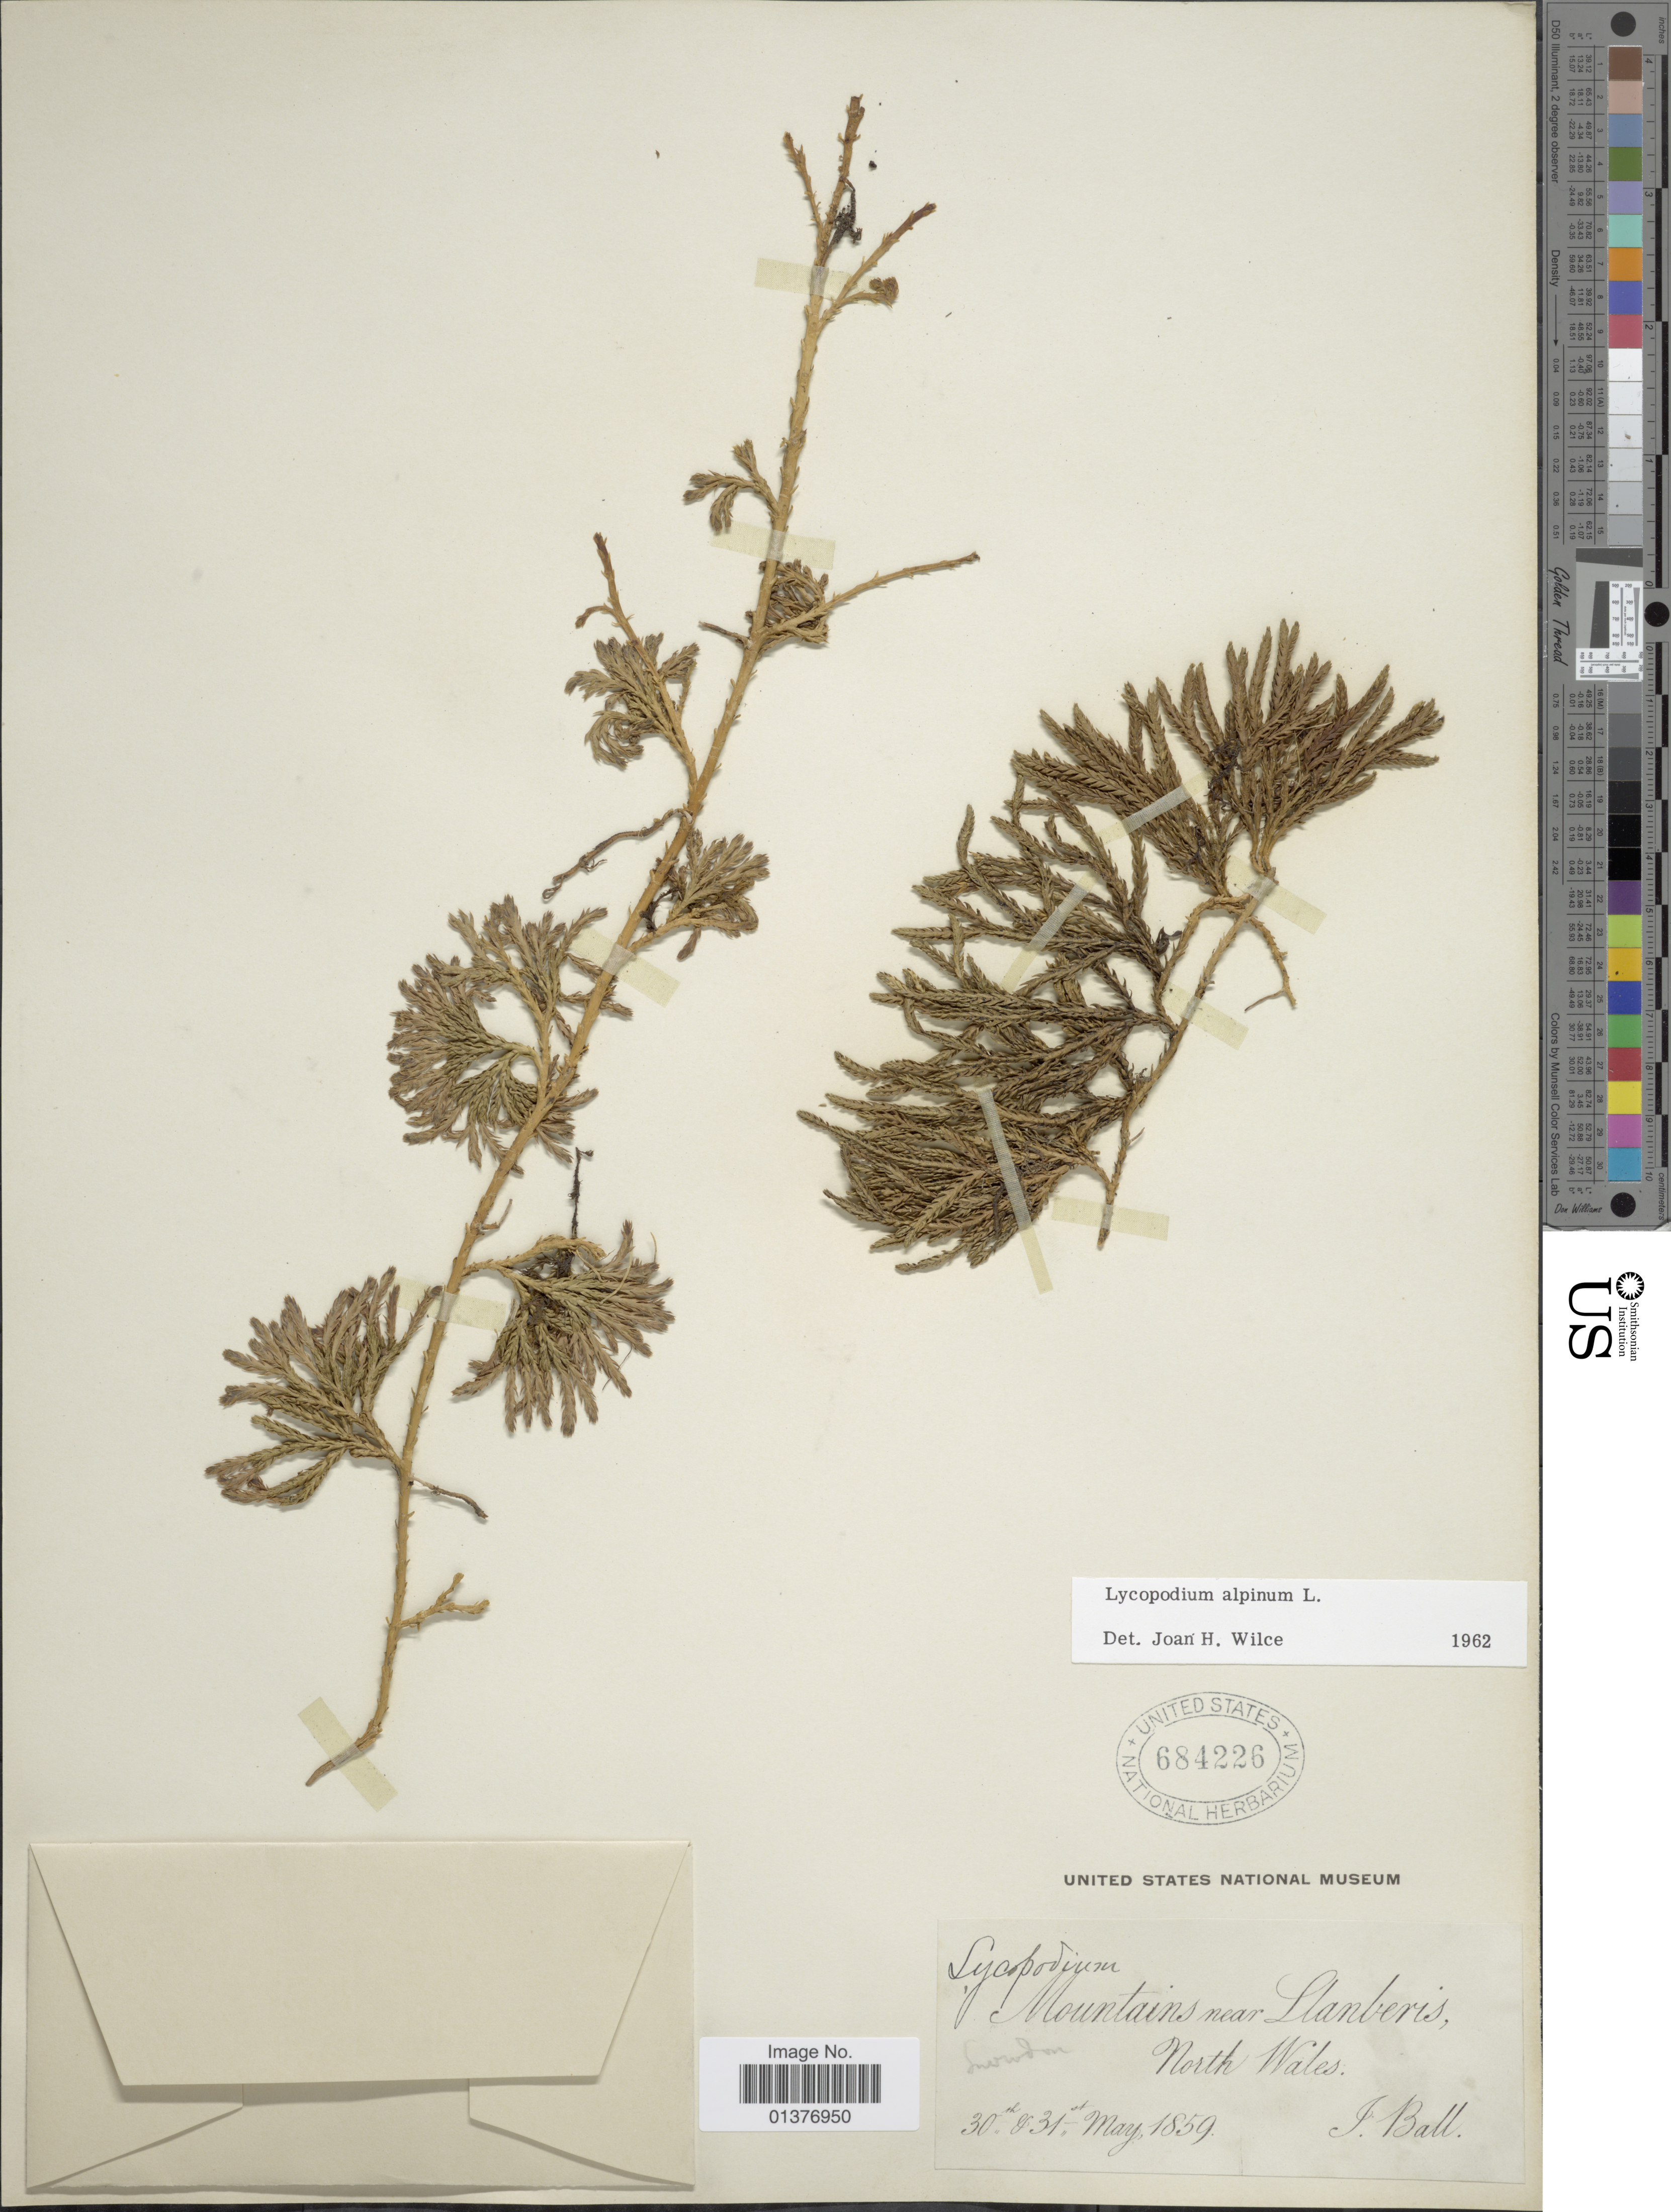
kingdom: Plantae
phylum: Tracheophyta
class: Lycopodiopsida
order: Lycopodiales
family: Lycopodiaceae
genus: Diphasiastrum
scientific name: Diphasiastrum alpinum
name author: (L.) Holub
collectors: J. Ball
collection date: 1859-05-30/1859-05-31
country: United Kingdom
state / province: Wales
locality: Mountains near Llanberis, North Wales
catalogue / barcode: US 684226